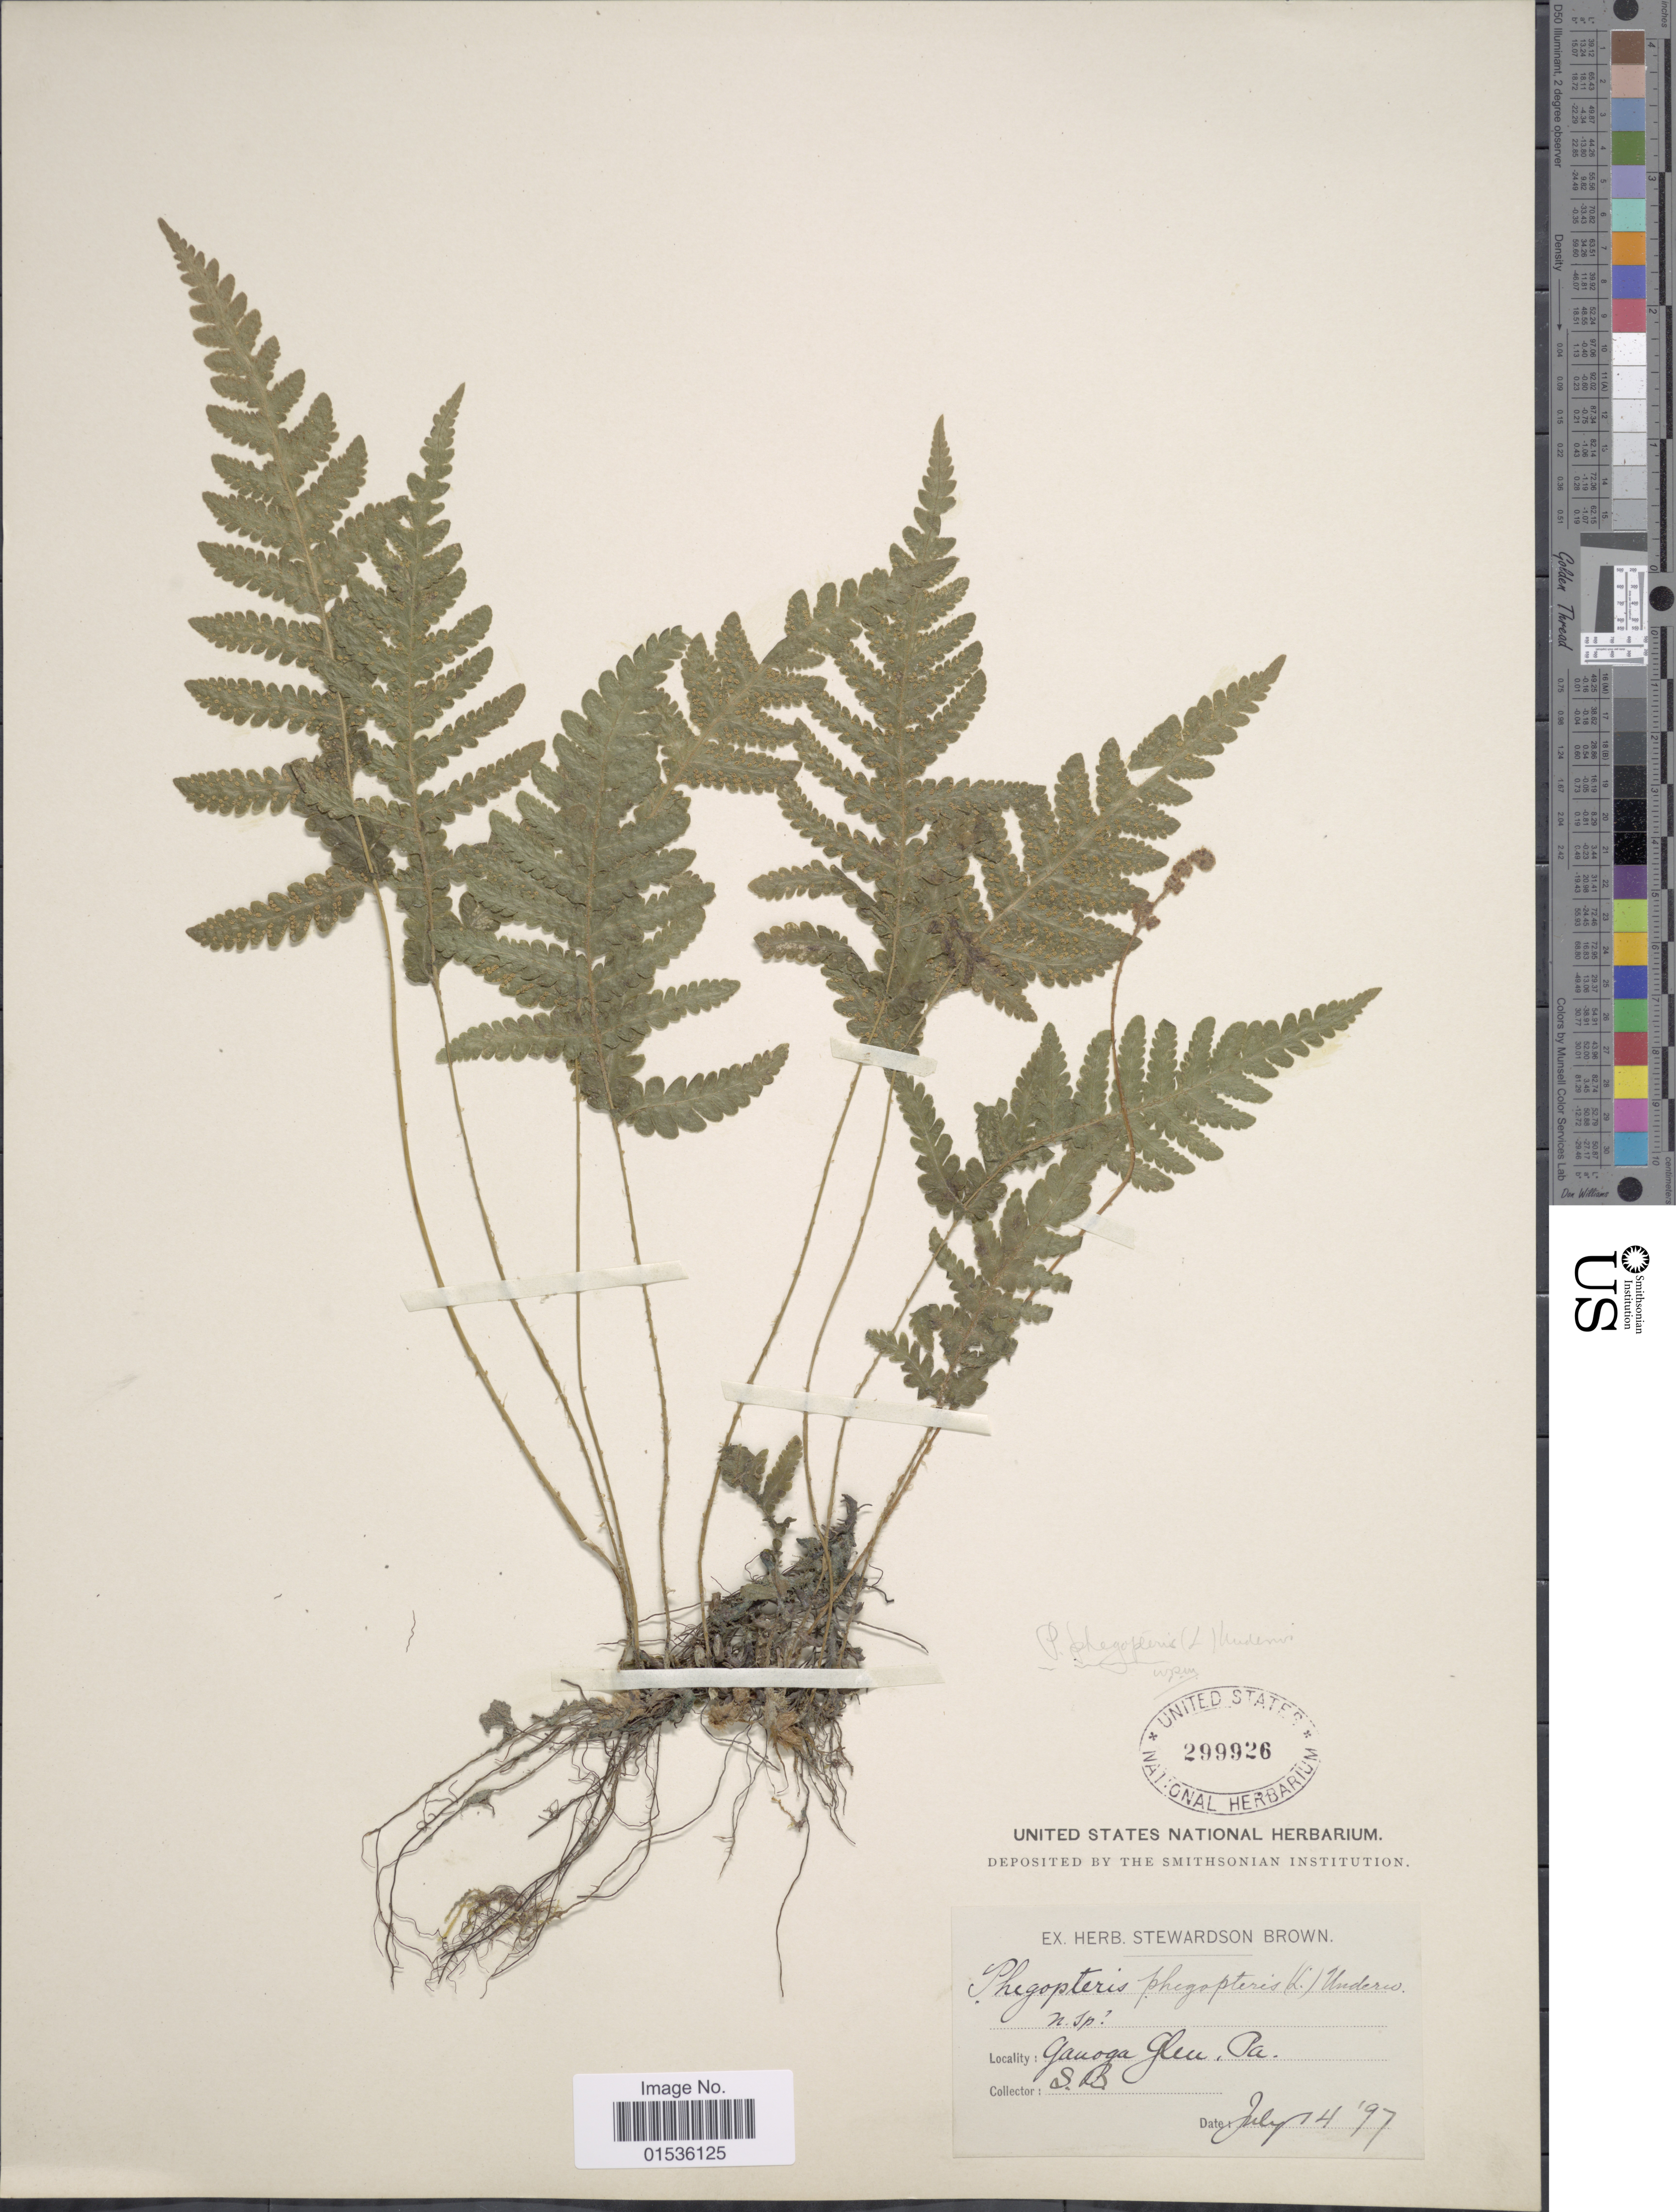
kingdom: Plantae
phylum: Tracheophyta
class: Polypodiopsida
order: Polypodiales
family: Thelypteridaceae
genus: Phegopteris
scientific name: Phegopteris connectilis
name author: (Michx.) Watt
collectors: S. Brown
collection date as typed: Transcribed d/m/y: 14/7/97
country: United States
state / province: Pennsylvania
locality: Ganoga Glen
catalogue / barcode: US 299926